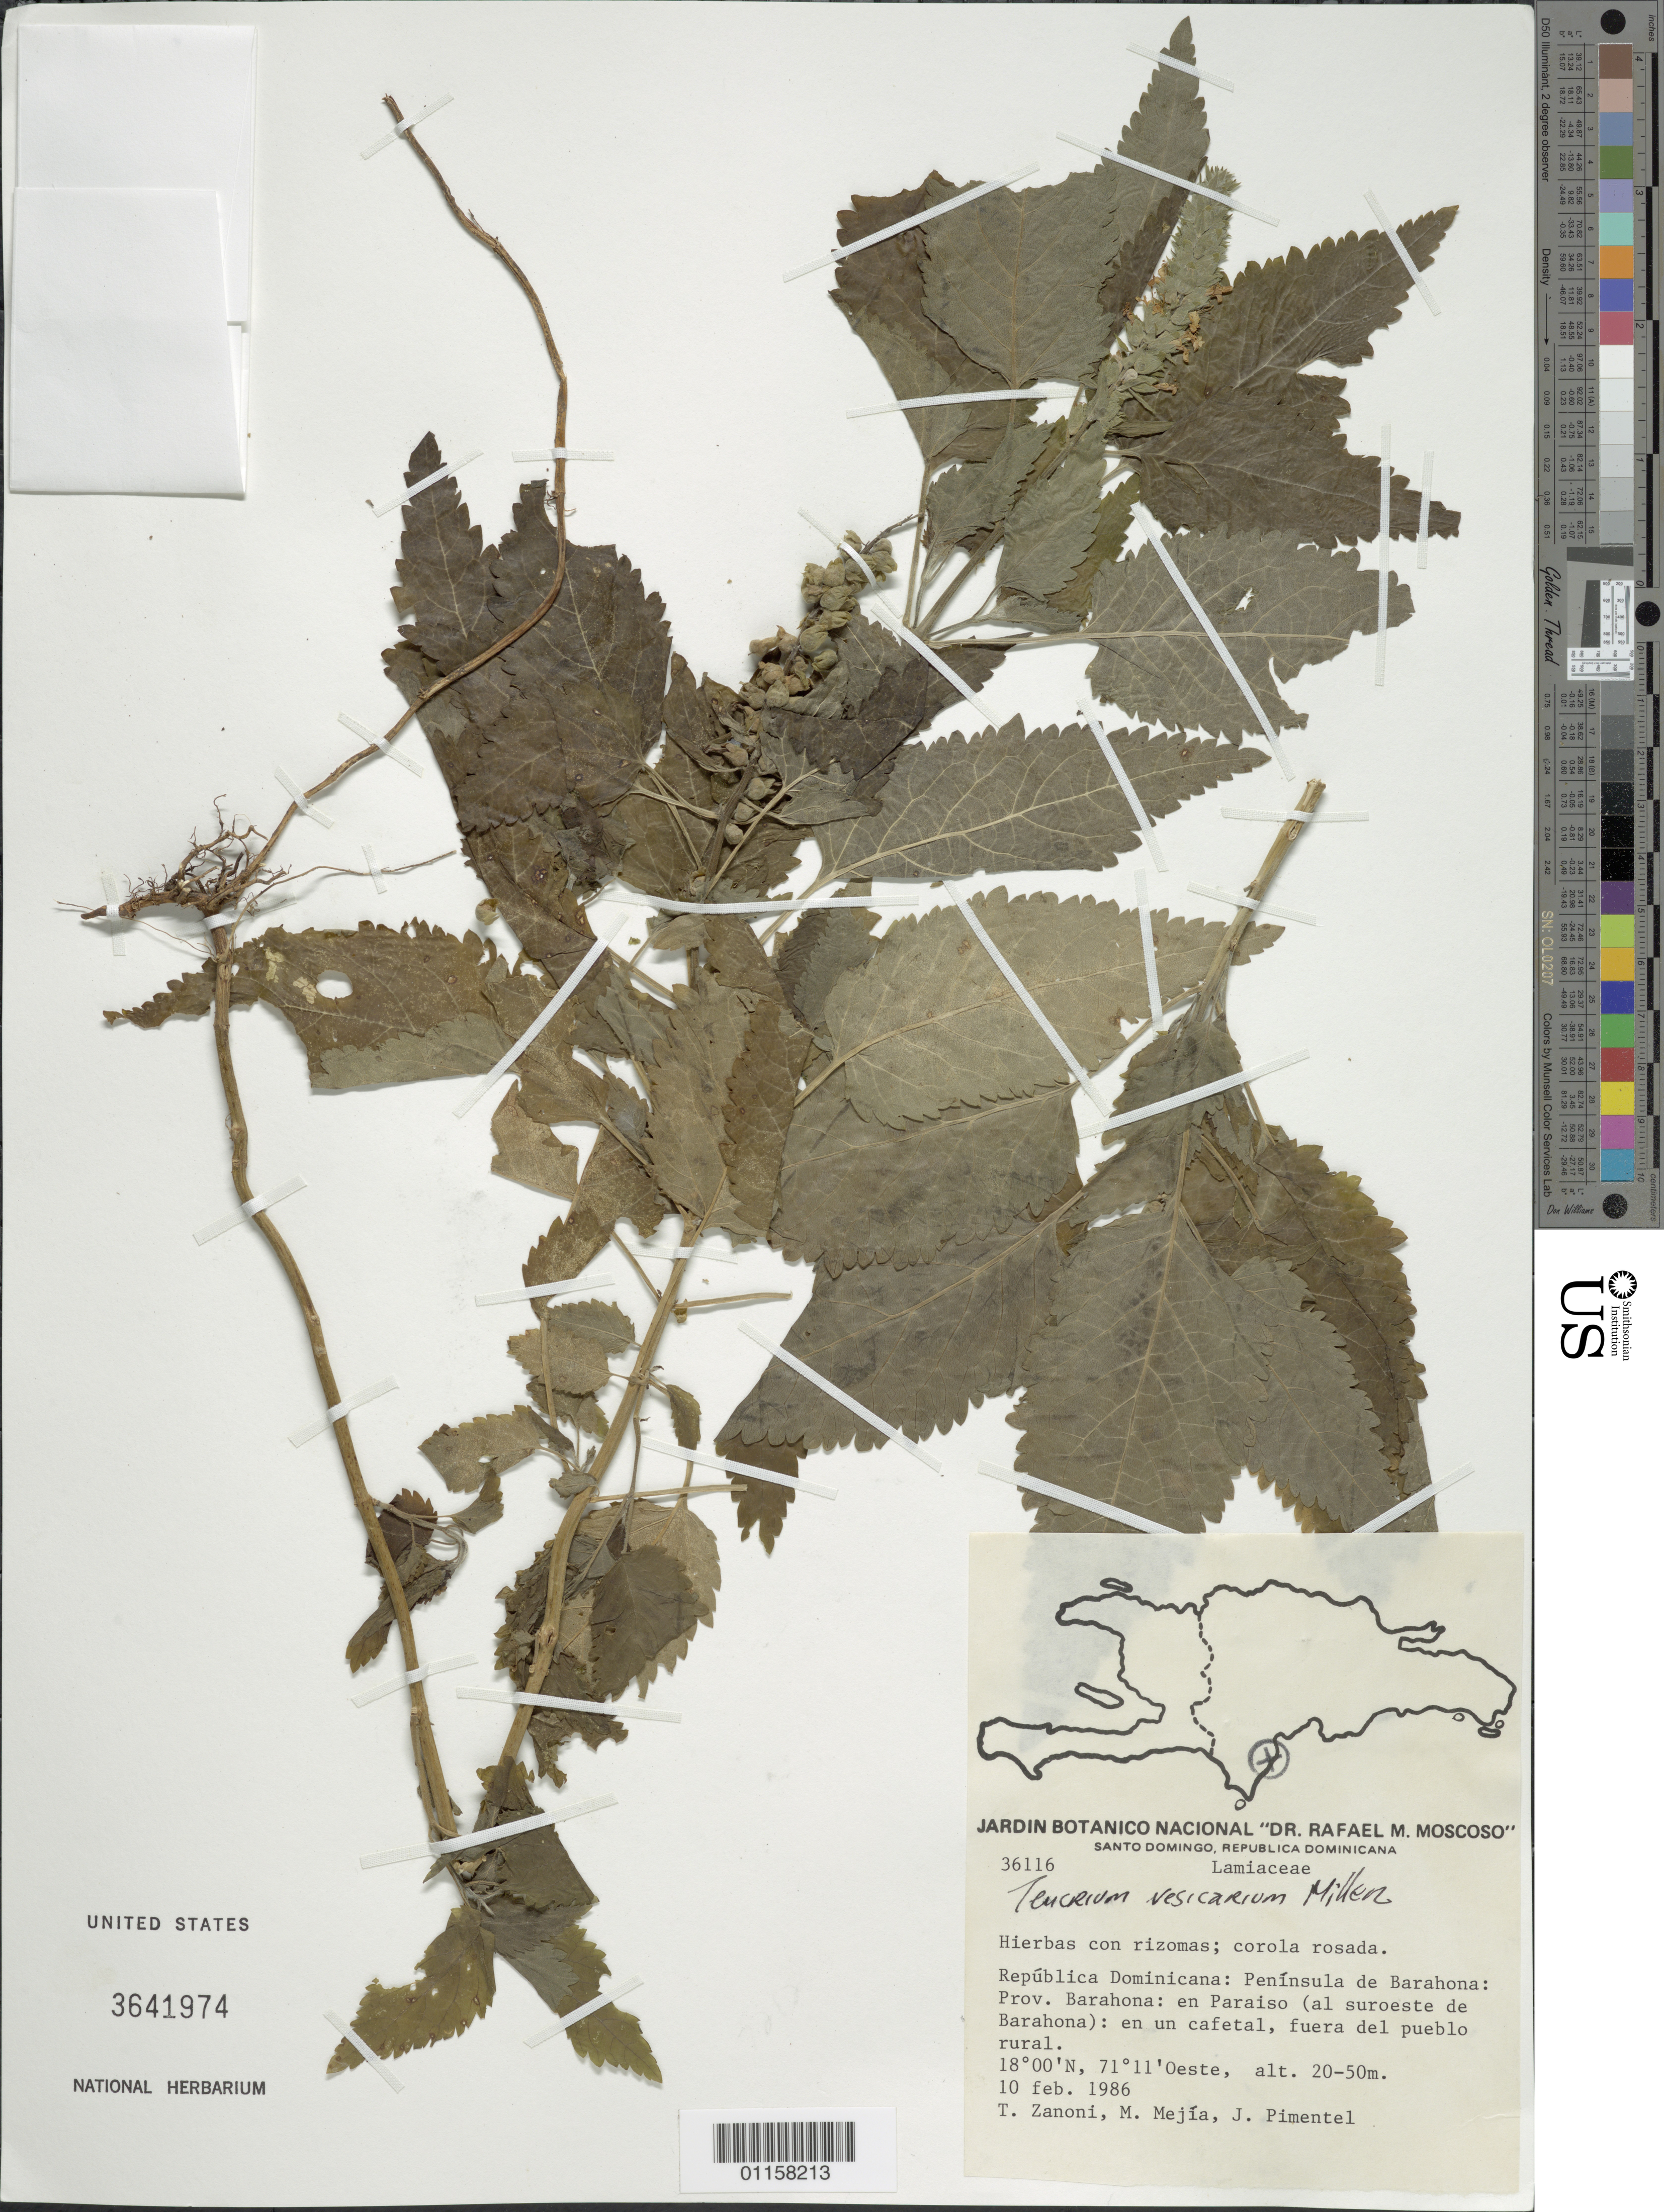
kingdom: Plantae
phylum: Tracheophyta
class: Magnoliopsida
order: Lamiales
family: Lamiaceae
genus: Teucrium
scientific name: Teucrium vesicarium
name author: Mill.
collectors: T. A. Zanoni, M. Mejia & J. Pimentel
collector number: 36116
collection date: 1986-02-10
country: Dominican Republic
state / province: Barahona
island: Hispaniola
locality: Penísula de Barahona, en Paraiso (al suroeste de Barahona).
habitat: En un cafetal, fuera del pueblo rural.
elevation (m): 20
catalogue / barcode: US 3641974